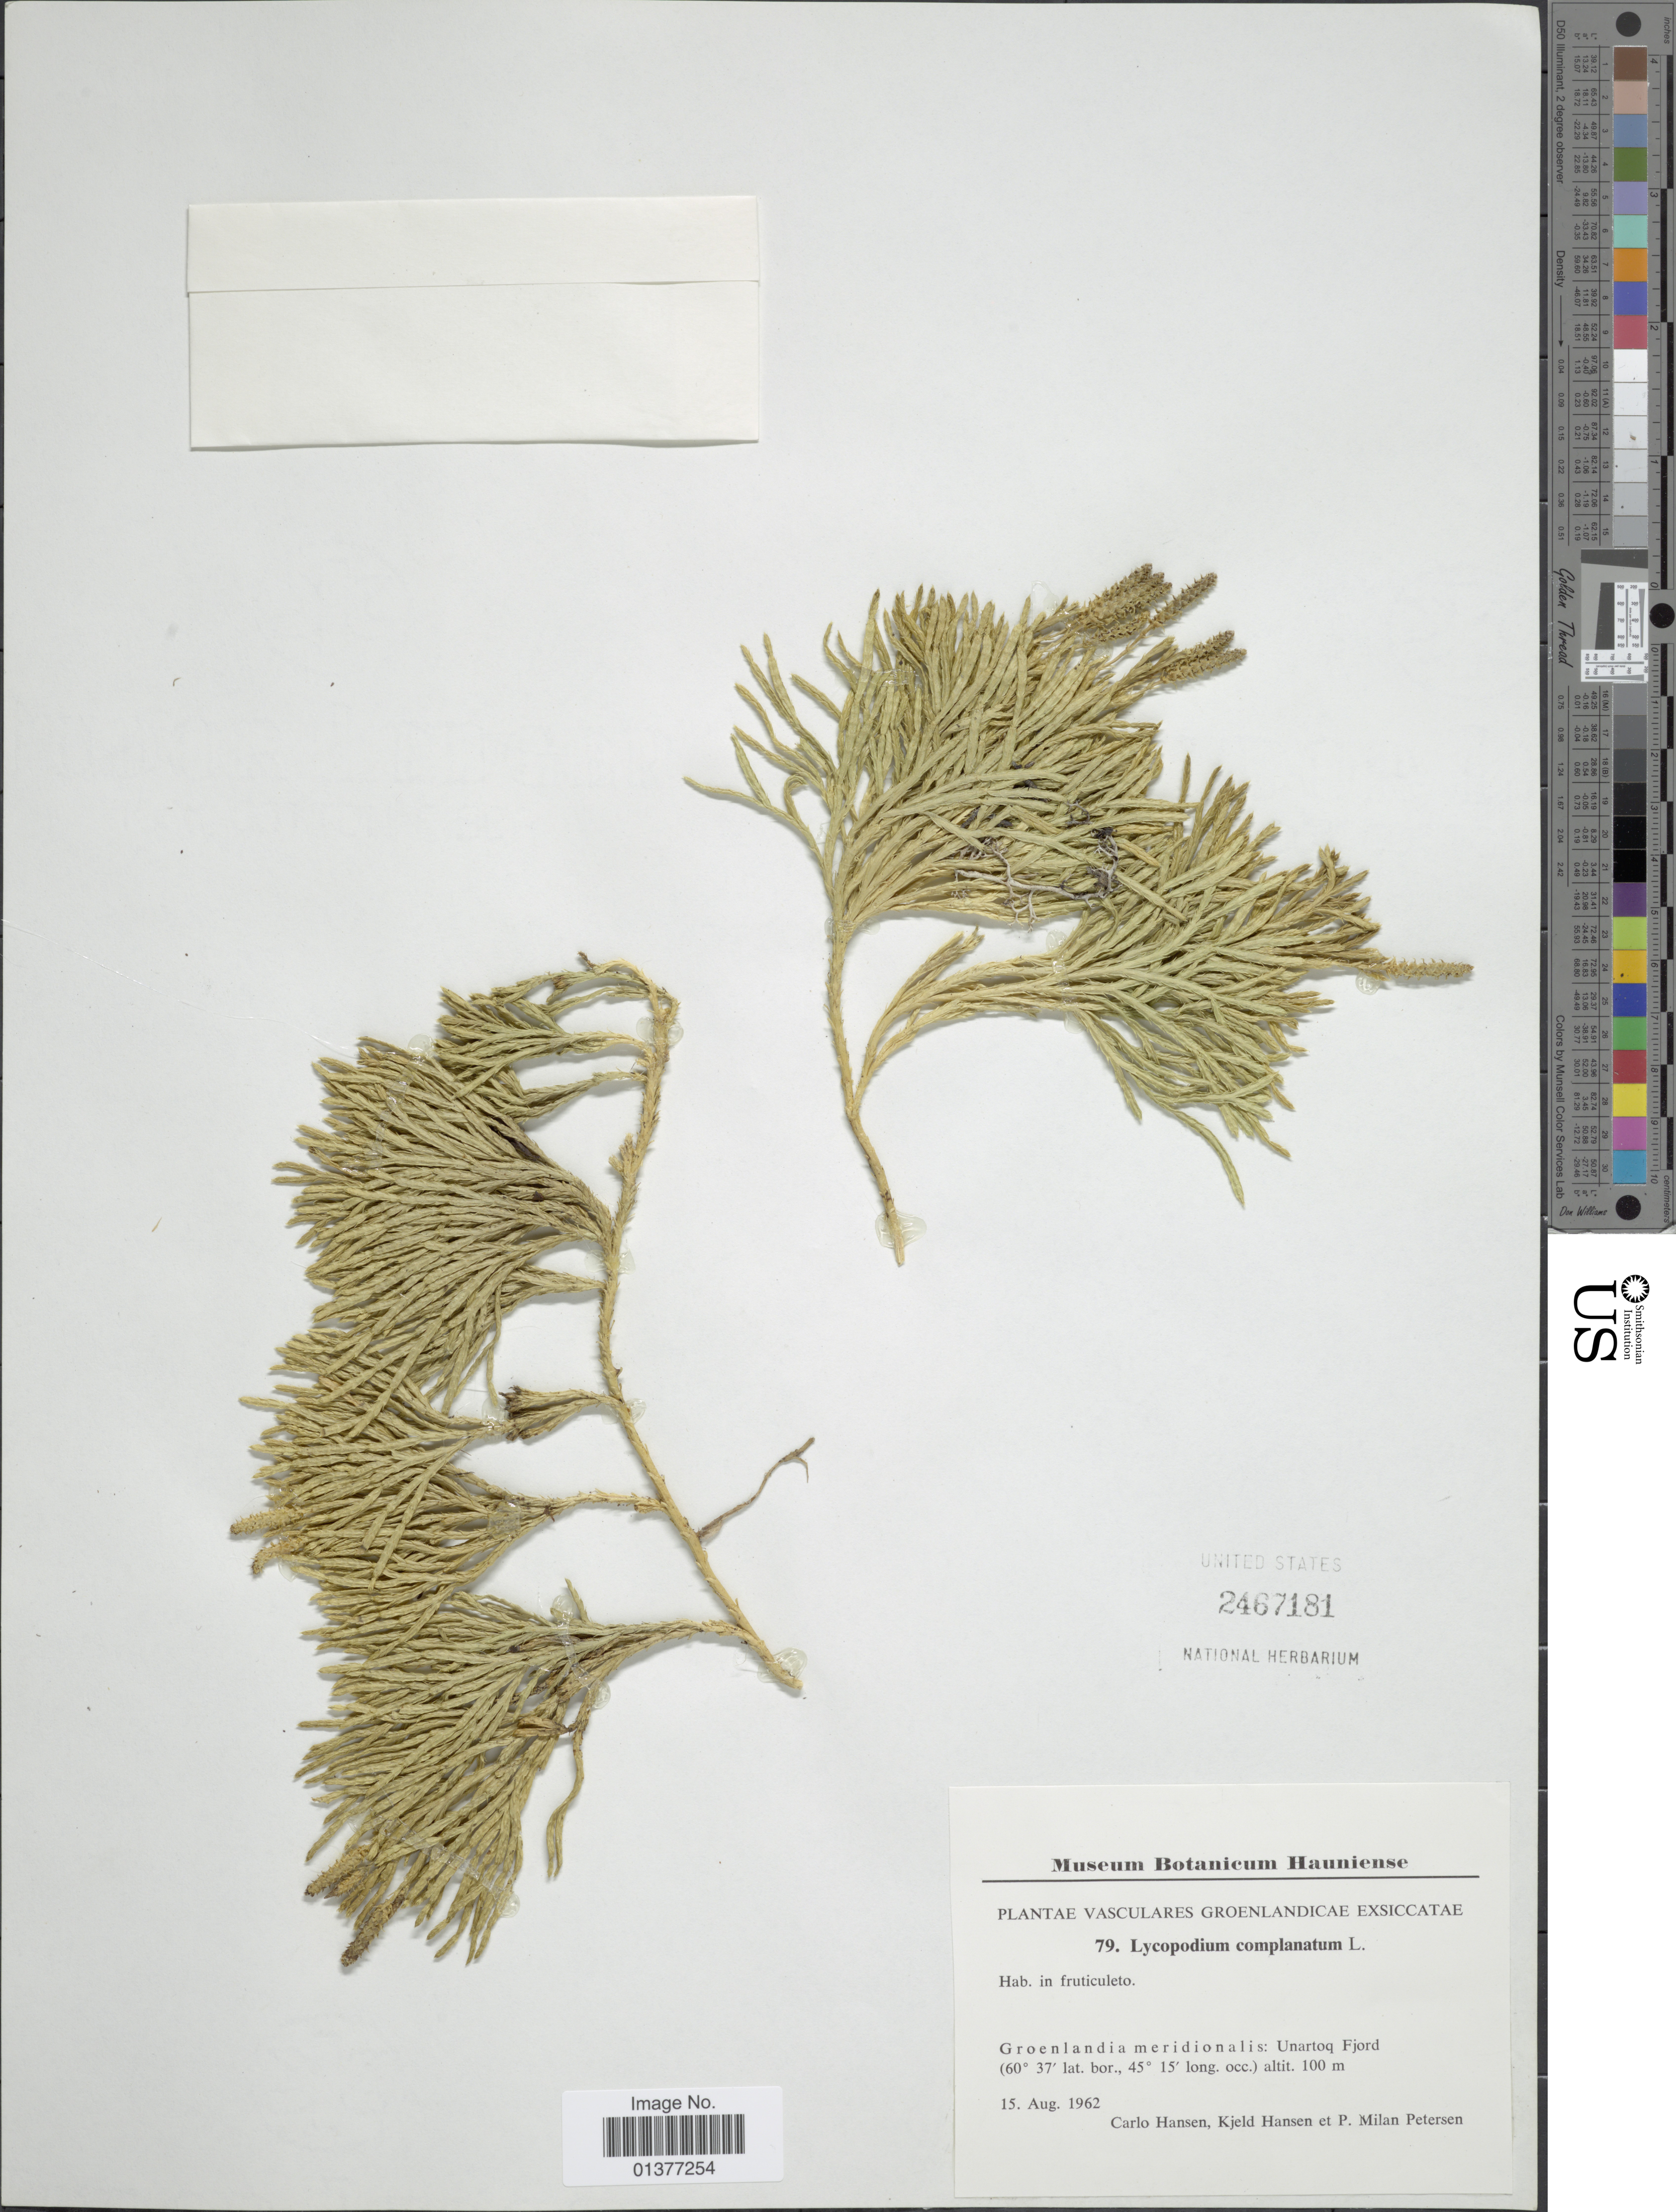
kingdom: Plantae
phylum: Tracheophyta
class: Lycopodiopsida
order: Lycopodiales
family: Lycopodiaceae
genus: Diphasiastrum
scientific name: Diphasiastrum complanatum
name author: (L.) Holub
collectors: C. Hansen, K. Hansen & P. Petersen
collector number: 79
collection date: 1962-08-15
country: Greenland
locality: Groenlandia meridionalis: Unartoq Fjord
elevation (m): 100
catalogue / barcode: US 2467181